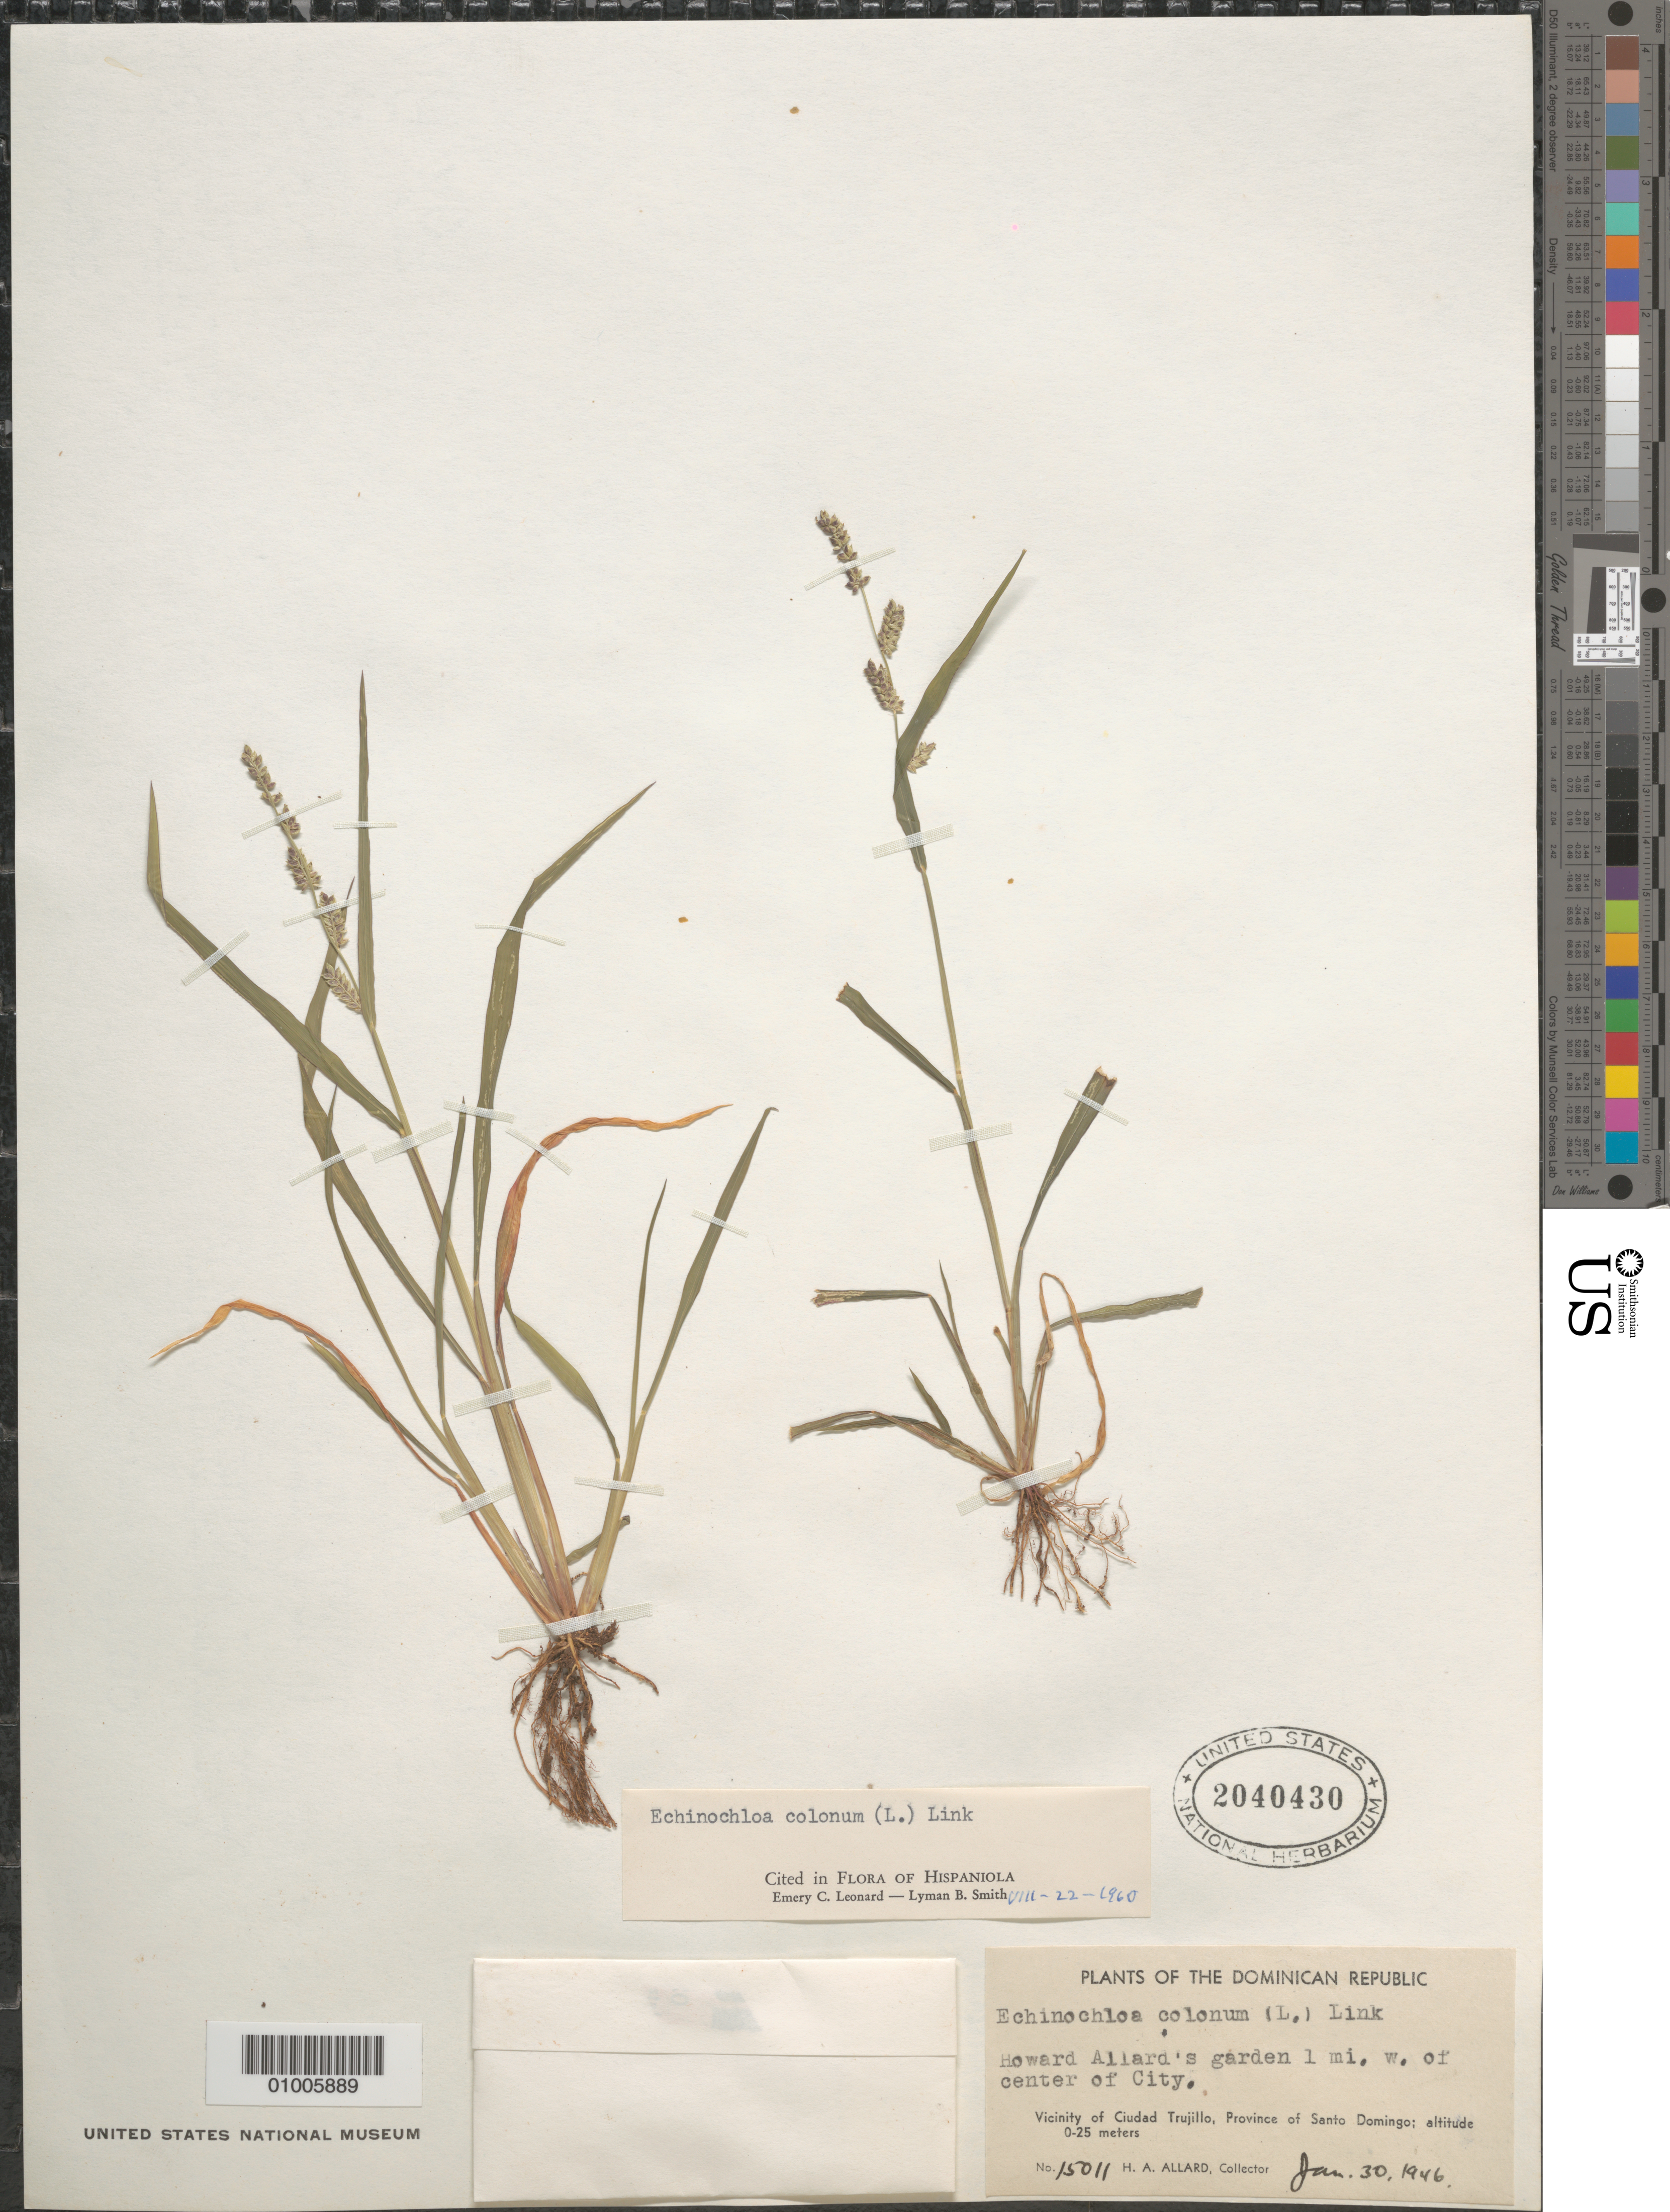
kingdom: Plantae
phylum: Tracheophyta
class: Liliopsida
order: Poales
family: Poaceae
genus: Echinochloa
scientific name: Echinochloa colona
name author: (L.) Link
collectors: H. A. Allard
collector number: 15011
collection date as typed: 30 Jan 1946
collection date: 1946-01-30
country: Dominican Republic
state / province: La Vega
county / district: Santo Domingo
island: Hispaniola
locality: Vicinity of city of Trujillo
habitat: in garden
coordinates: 0 N, 0 E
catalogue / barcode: US 2040430